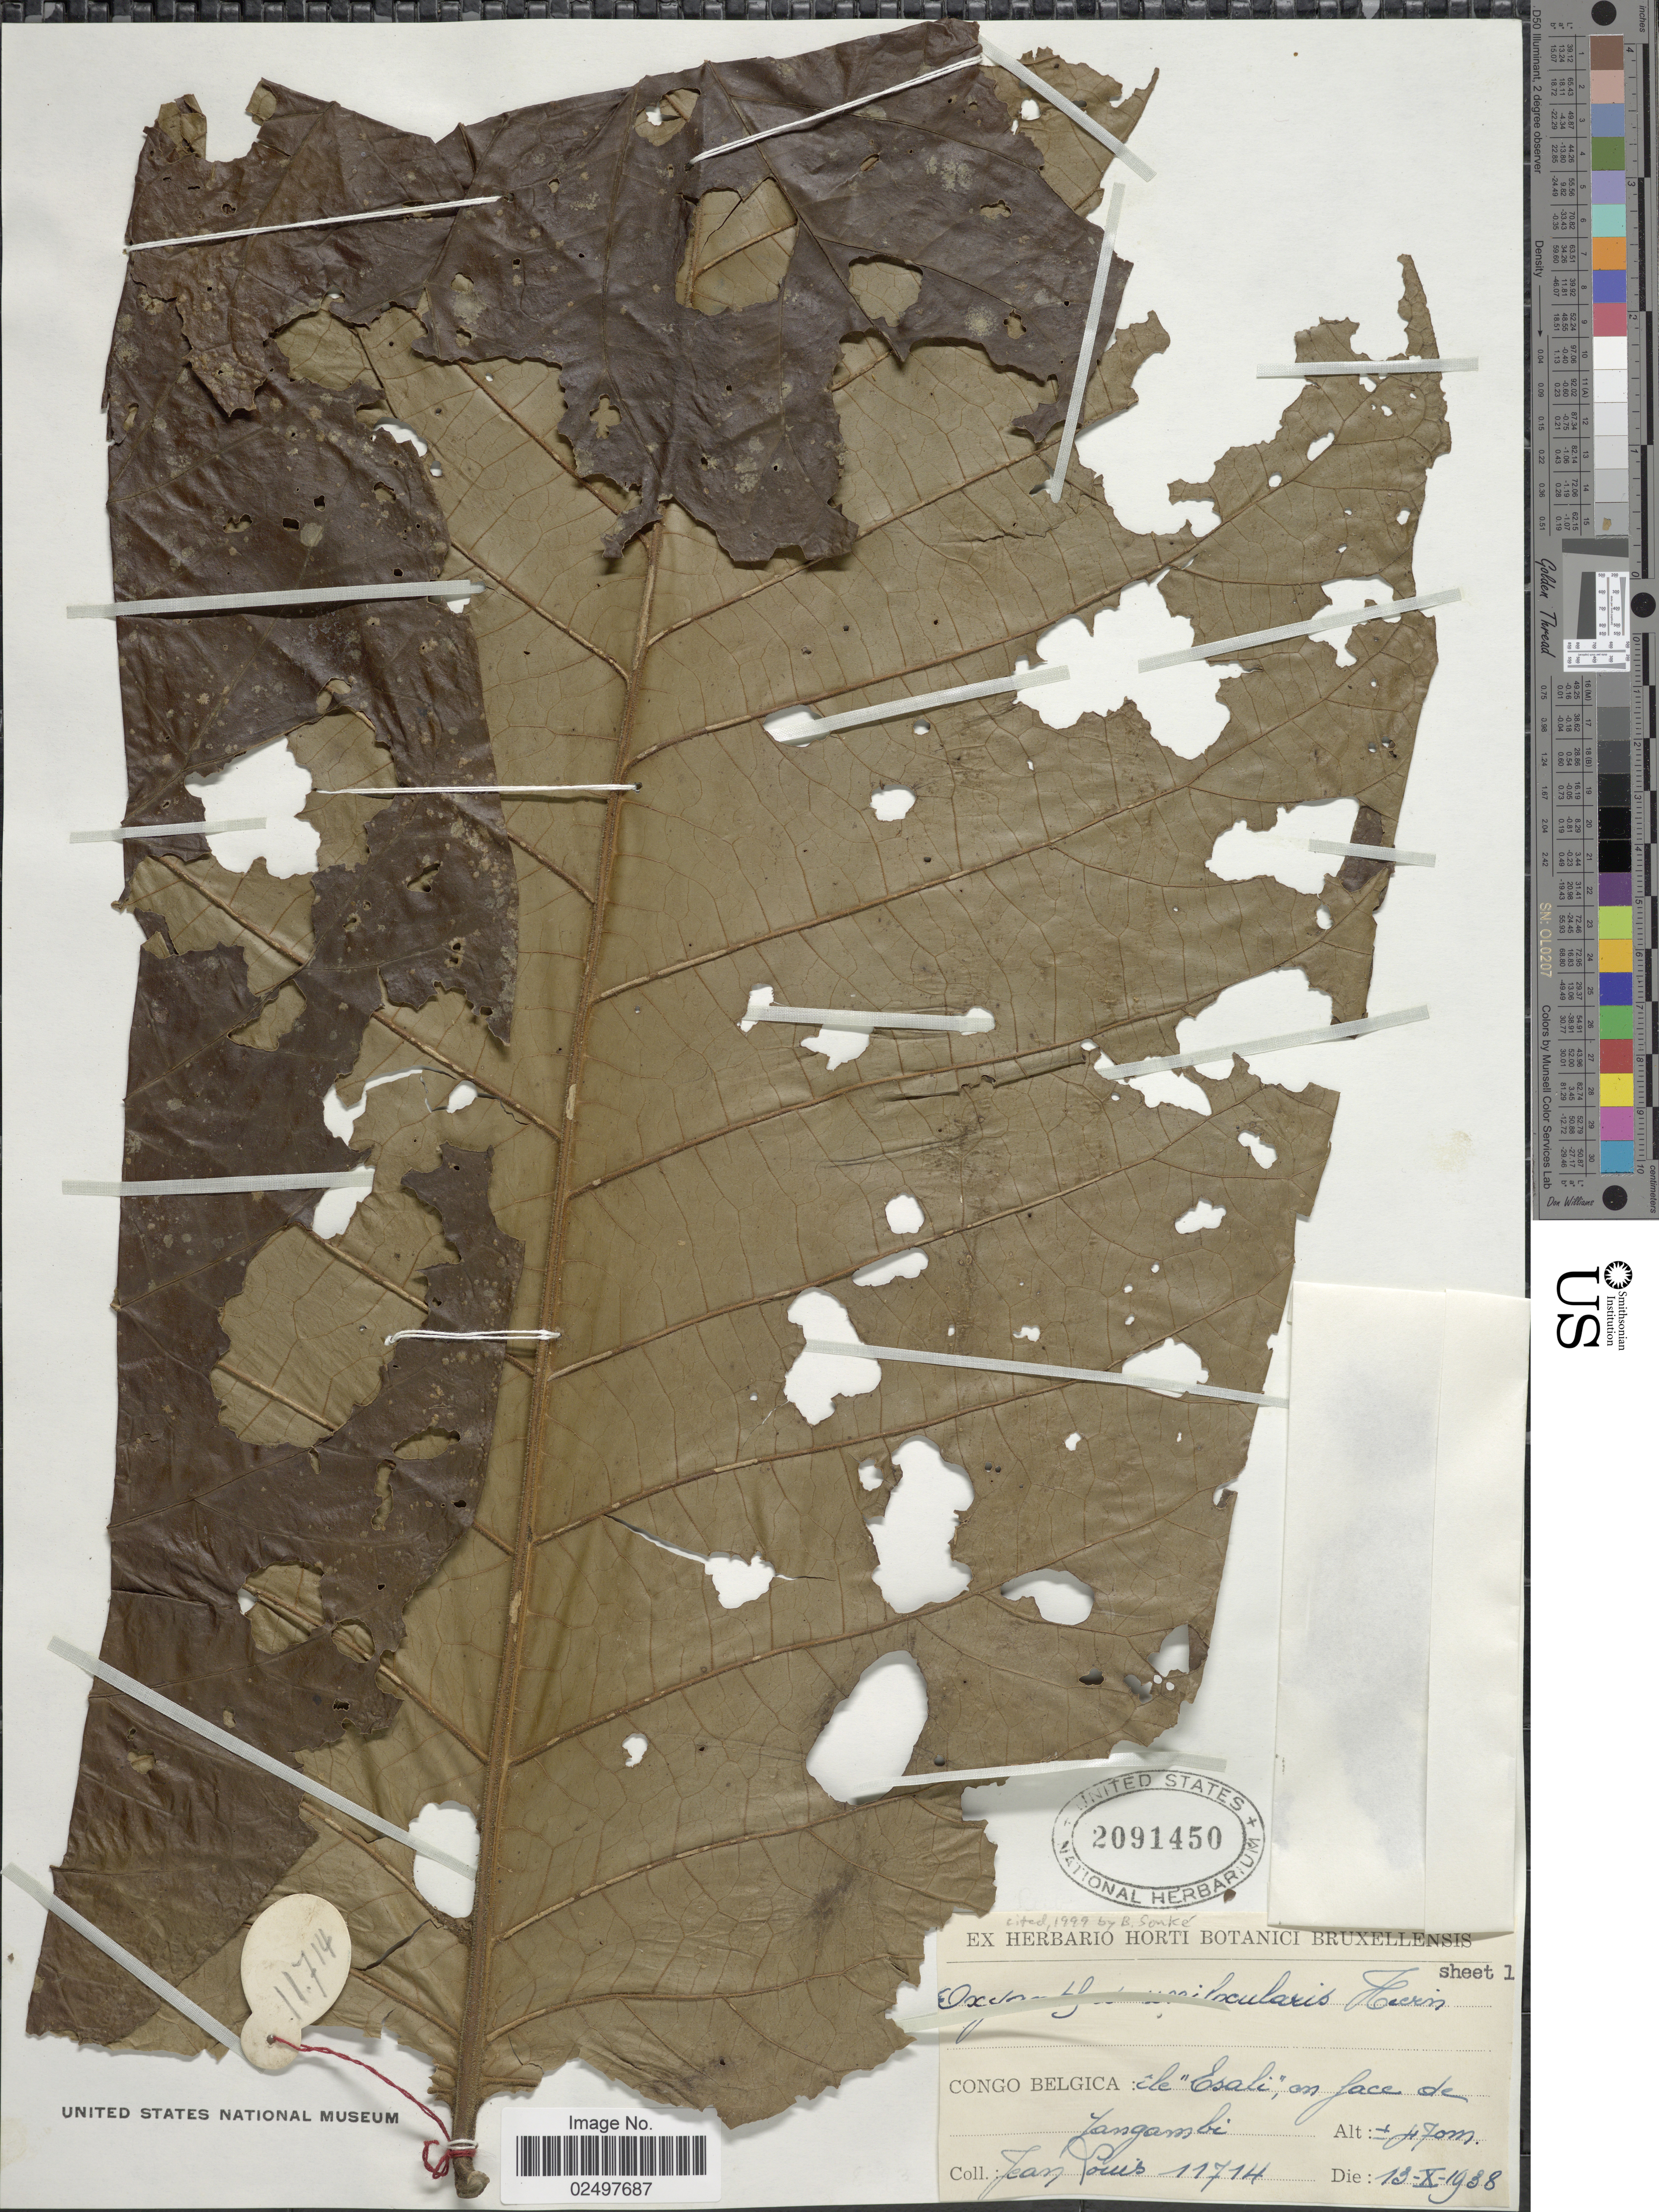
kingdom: Plantae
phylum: Tracheophyta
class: Magnoliopsida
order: Gentianales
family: Rubiaceae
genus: Oxyanthus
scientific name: Oxyanthus unilocularis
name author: Hiern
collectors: J. Louis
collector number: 11714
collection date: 1938-10-13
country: Congo, Democratic Republic of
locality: Congo Belgica: ile "Esali", on face de Yangambi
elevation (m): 470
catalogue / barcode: US 2091450